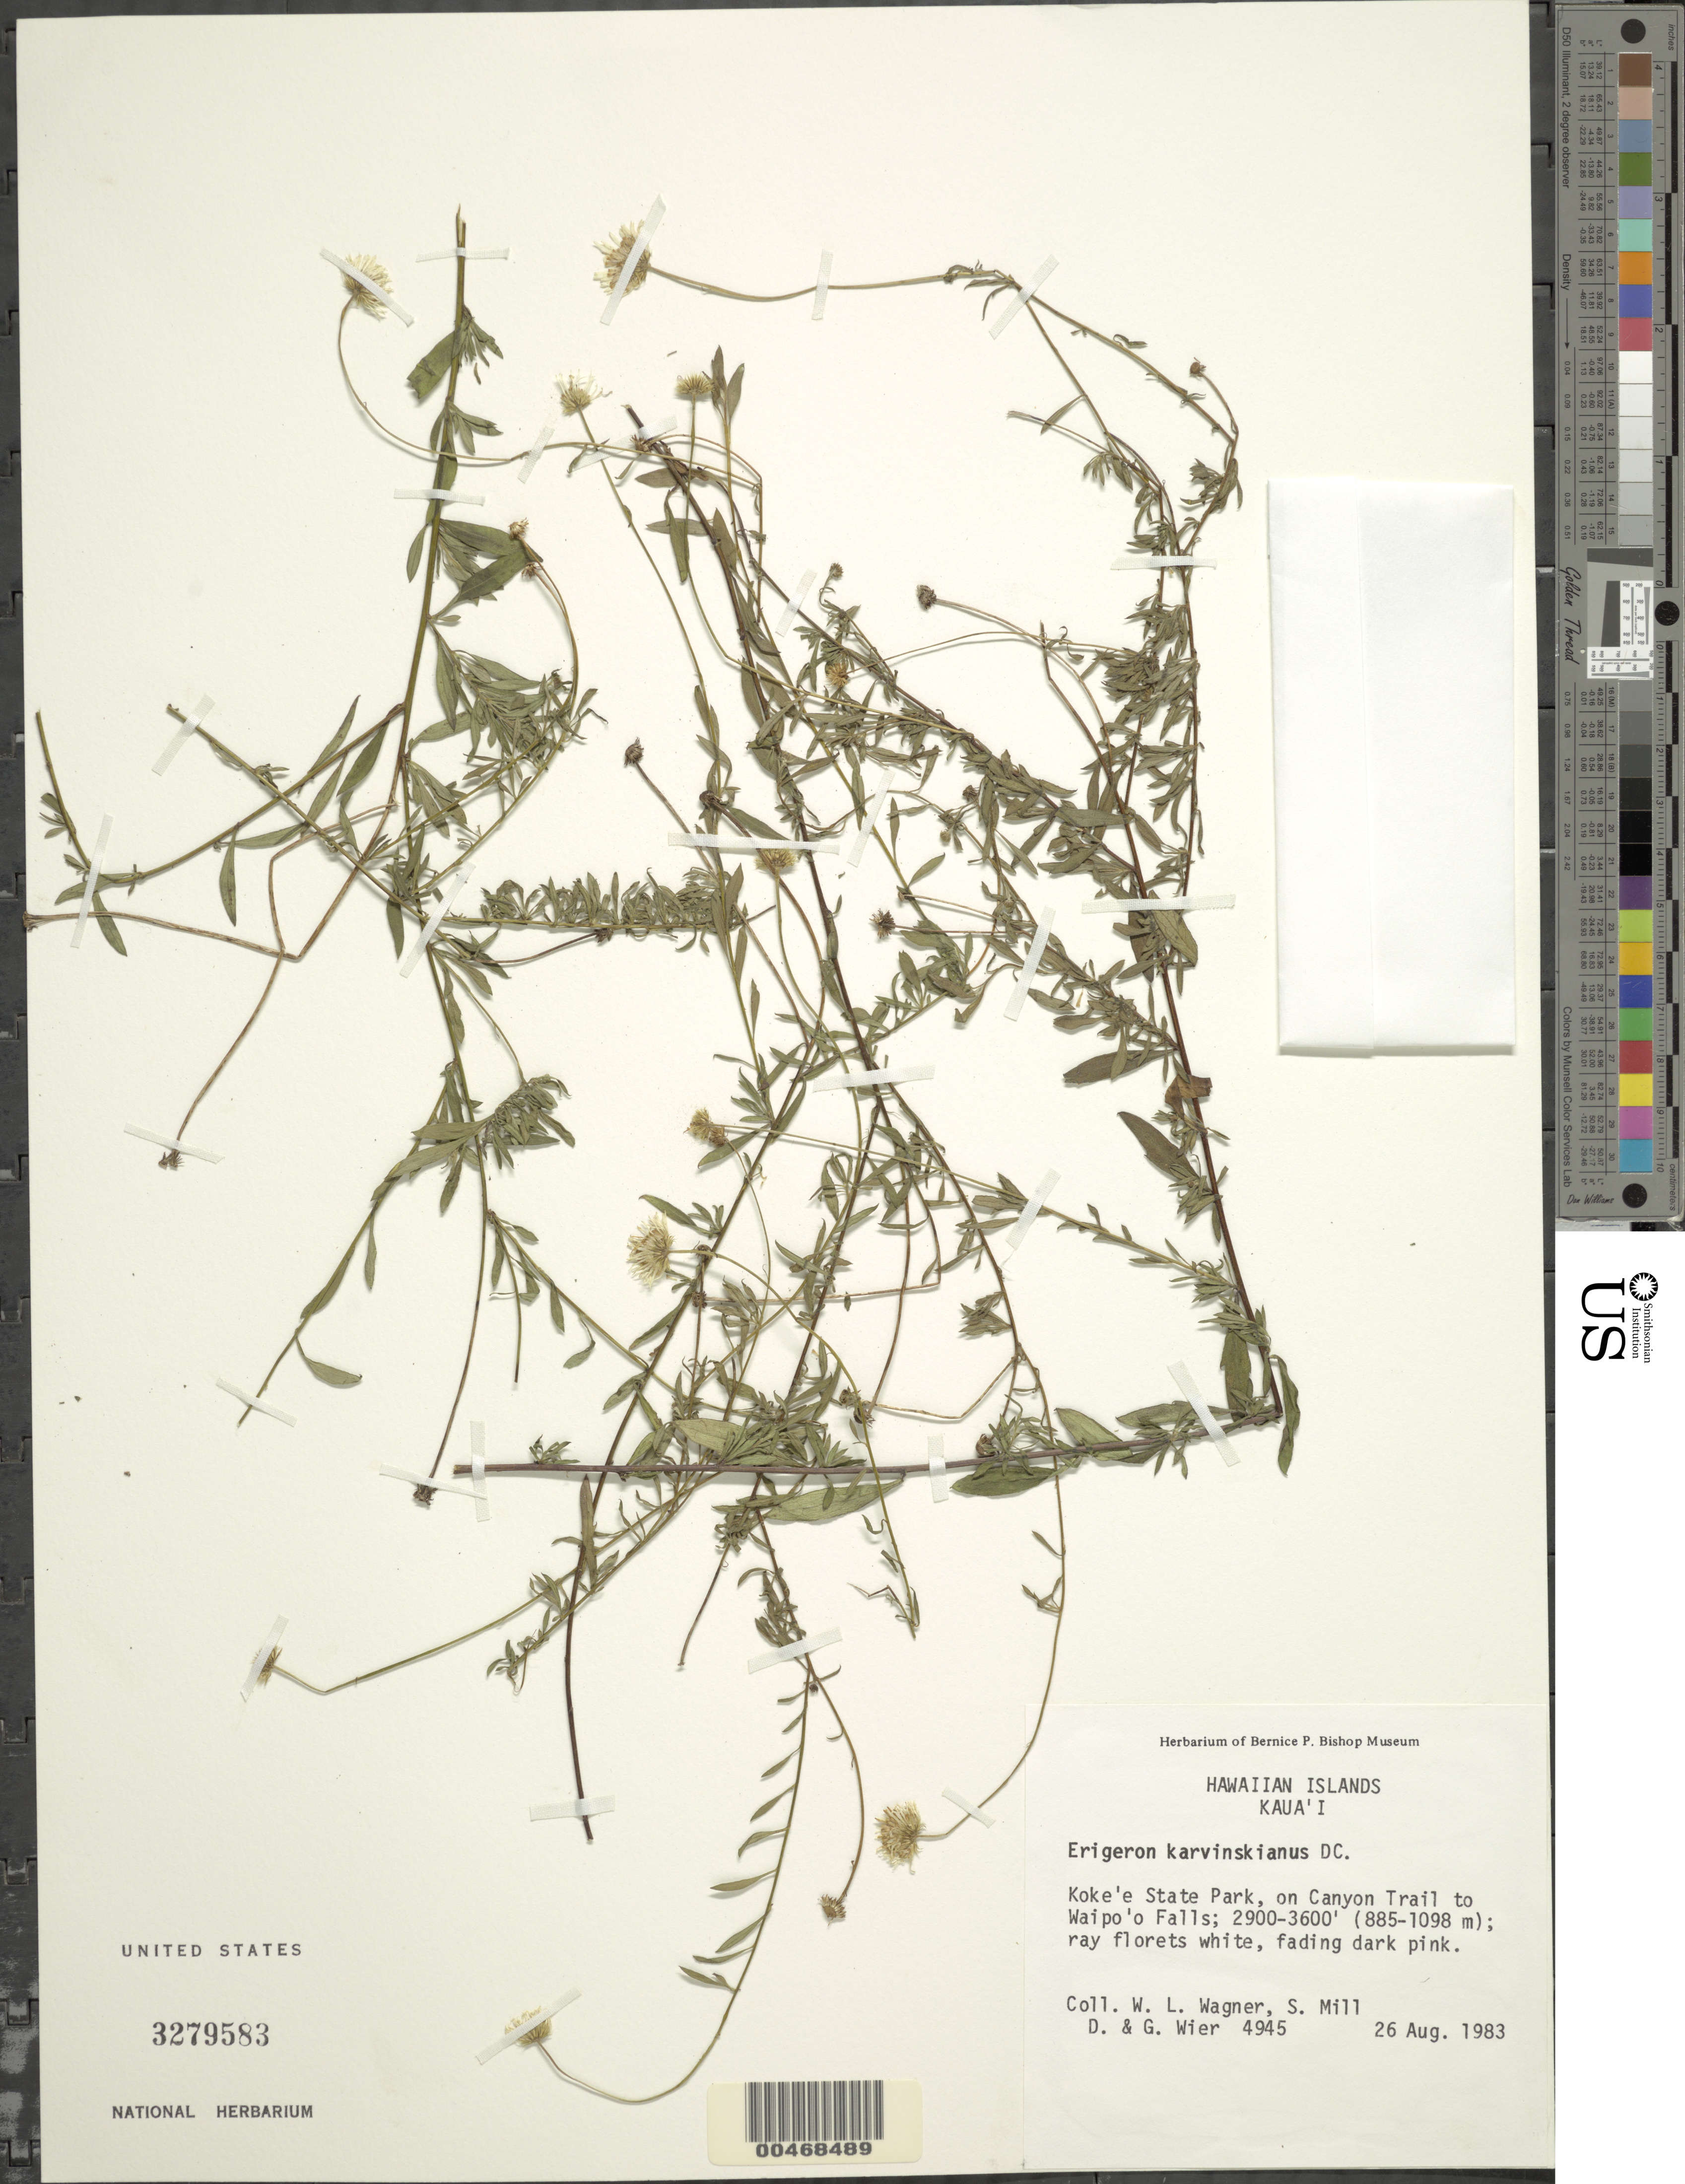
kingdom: Plantae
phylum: Tracheophyta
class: Magnoliopsida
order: Asterales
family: Asteraceae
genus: Erigeron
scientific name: Erigeron karvinskianus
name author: DC.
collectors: W. L. Wagner, S. W. Miller, D. Wier & G. Wier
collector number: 4945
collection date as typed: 26 Aug 1983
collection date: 1983-08-26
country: United States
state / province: Hawaii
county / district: Kauai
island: Kaua'i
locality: Kokee State Park, on Canyon Trail to Waipo'o Falls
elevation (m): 885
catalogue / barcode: US 3279583